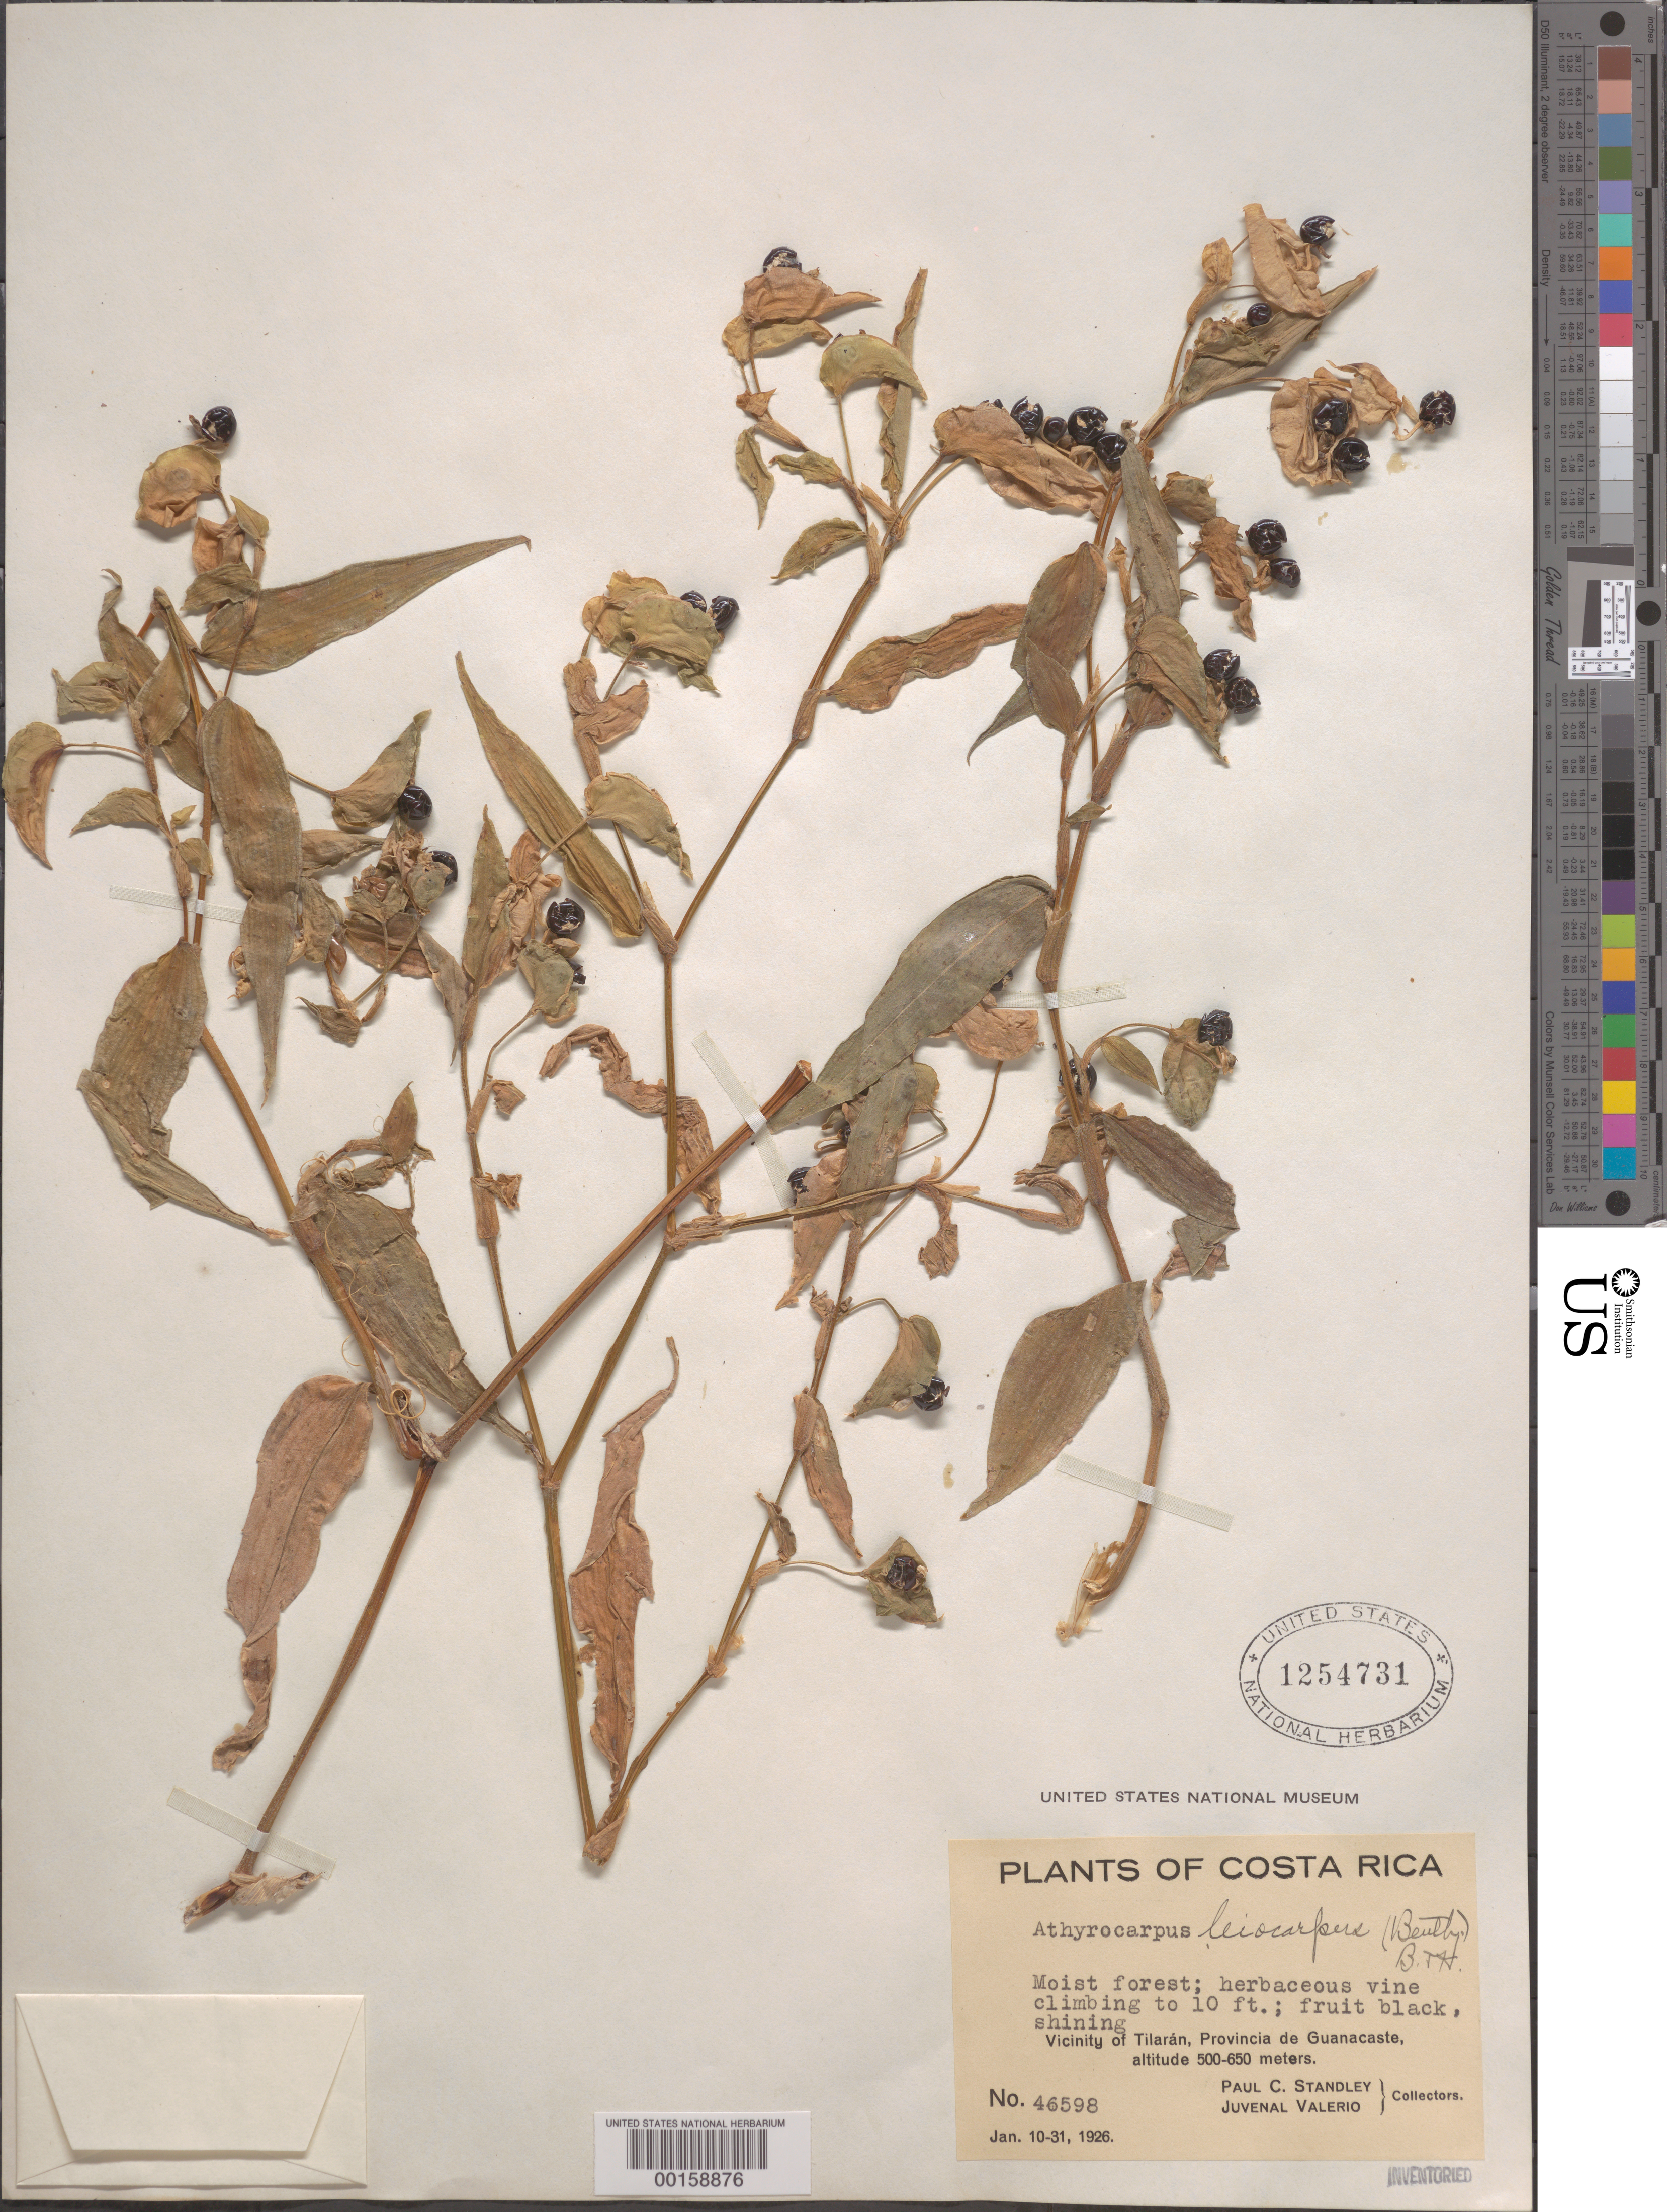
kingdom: Plantae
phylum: Tracheophyta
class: Liliopsida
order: Commelinales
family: Commelinaceae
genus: Commelina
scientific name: Commelina leiocarpa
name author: Benth.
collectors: P. C. Standley & J. Valerio R.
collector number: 46598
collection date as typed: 10 Jan 1926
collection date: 1926-01-10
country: Costa Rica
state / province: Guanacaste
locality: Quebrada serena, se of tilaran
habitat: Moist forest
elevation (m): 500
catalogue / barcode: US 1254731